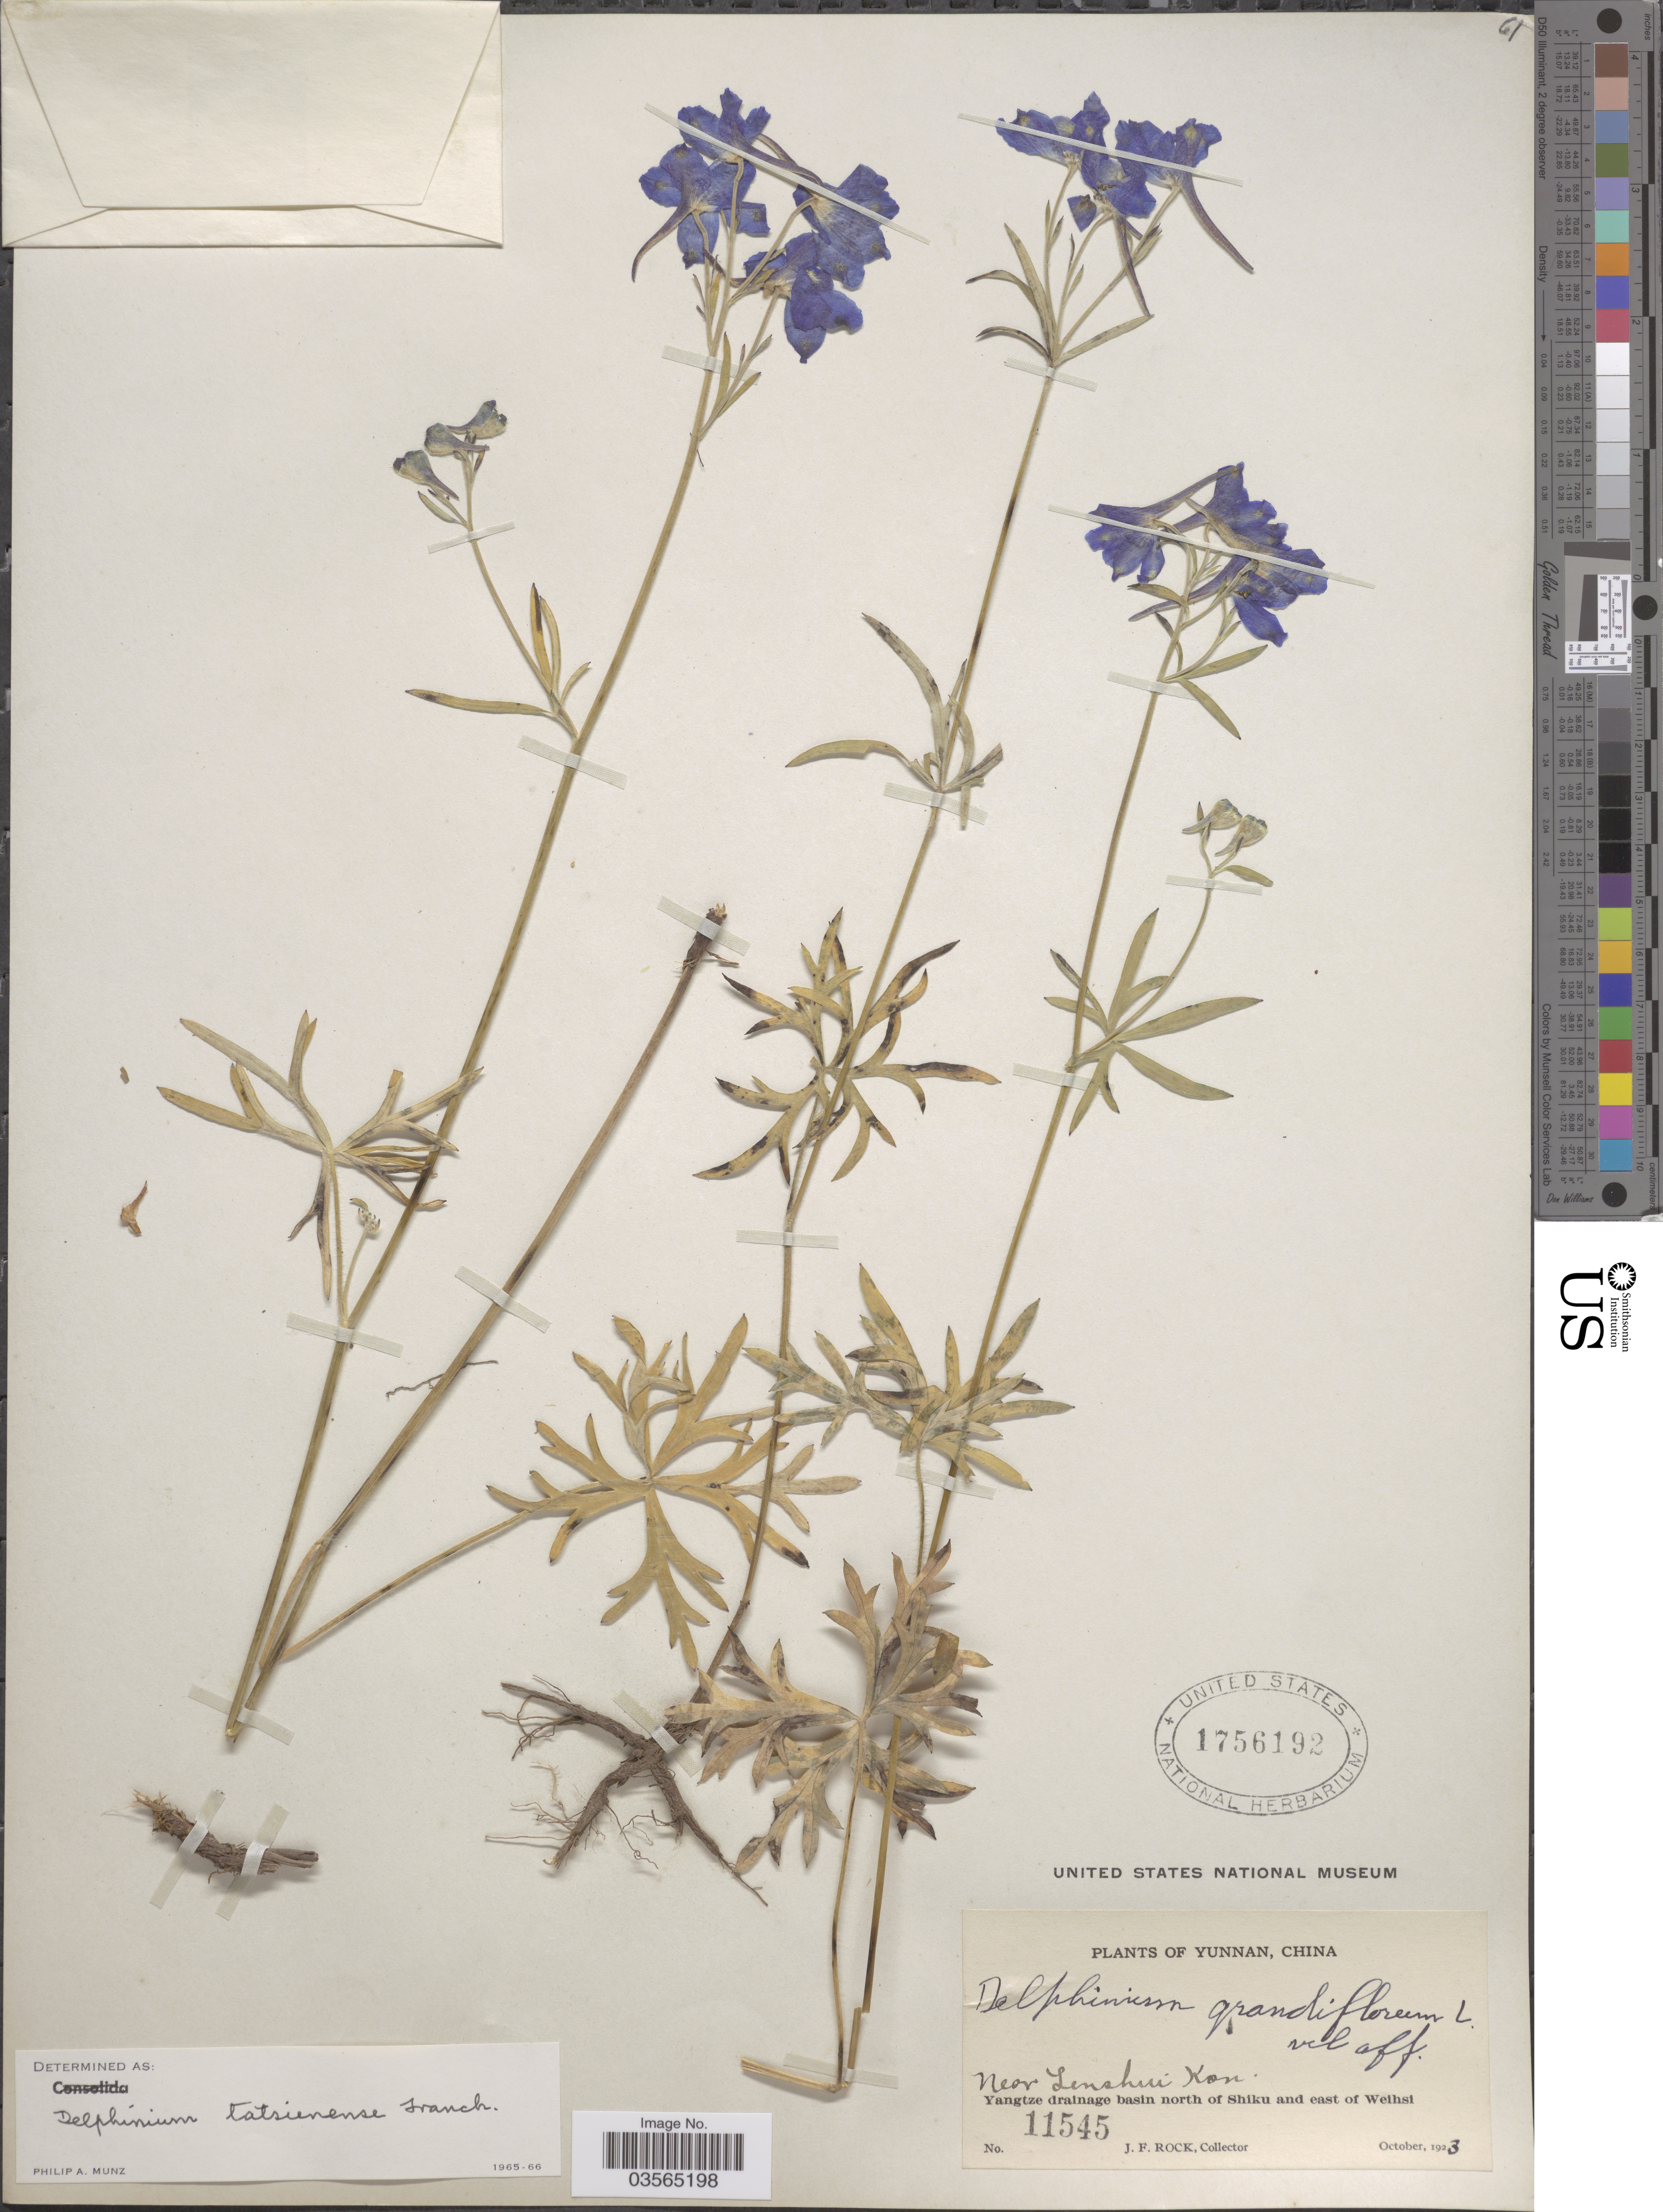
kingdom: Plantae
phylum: Tracheophyta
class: Magnoliopsida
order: Ranunculales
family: Ranunculaceae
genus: Delphinium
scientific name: Delphinium tatsienense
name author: Franch.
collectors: J. Rock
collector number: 11545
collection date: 1923-10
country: China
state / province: Yunnan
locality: Near Lenshui Kon. Yangtze drainage basin north of Shiku and east of Weihsi.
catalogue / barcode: US 1756192